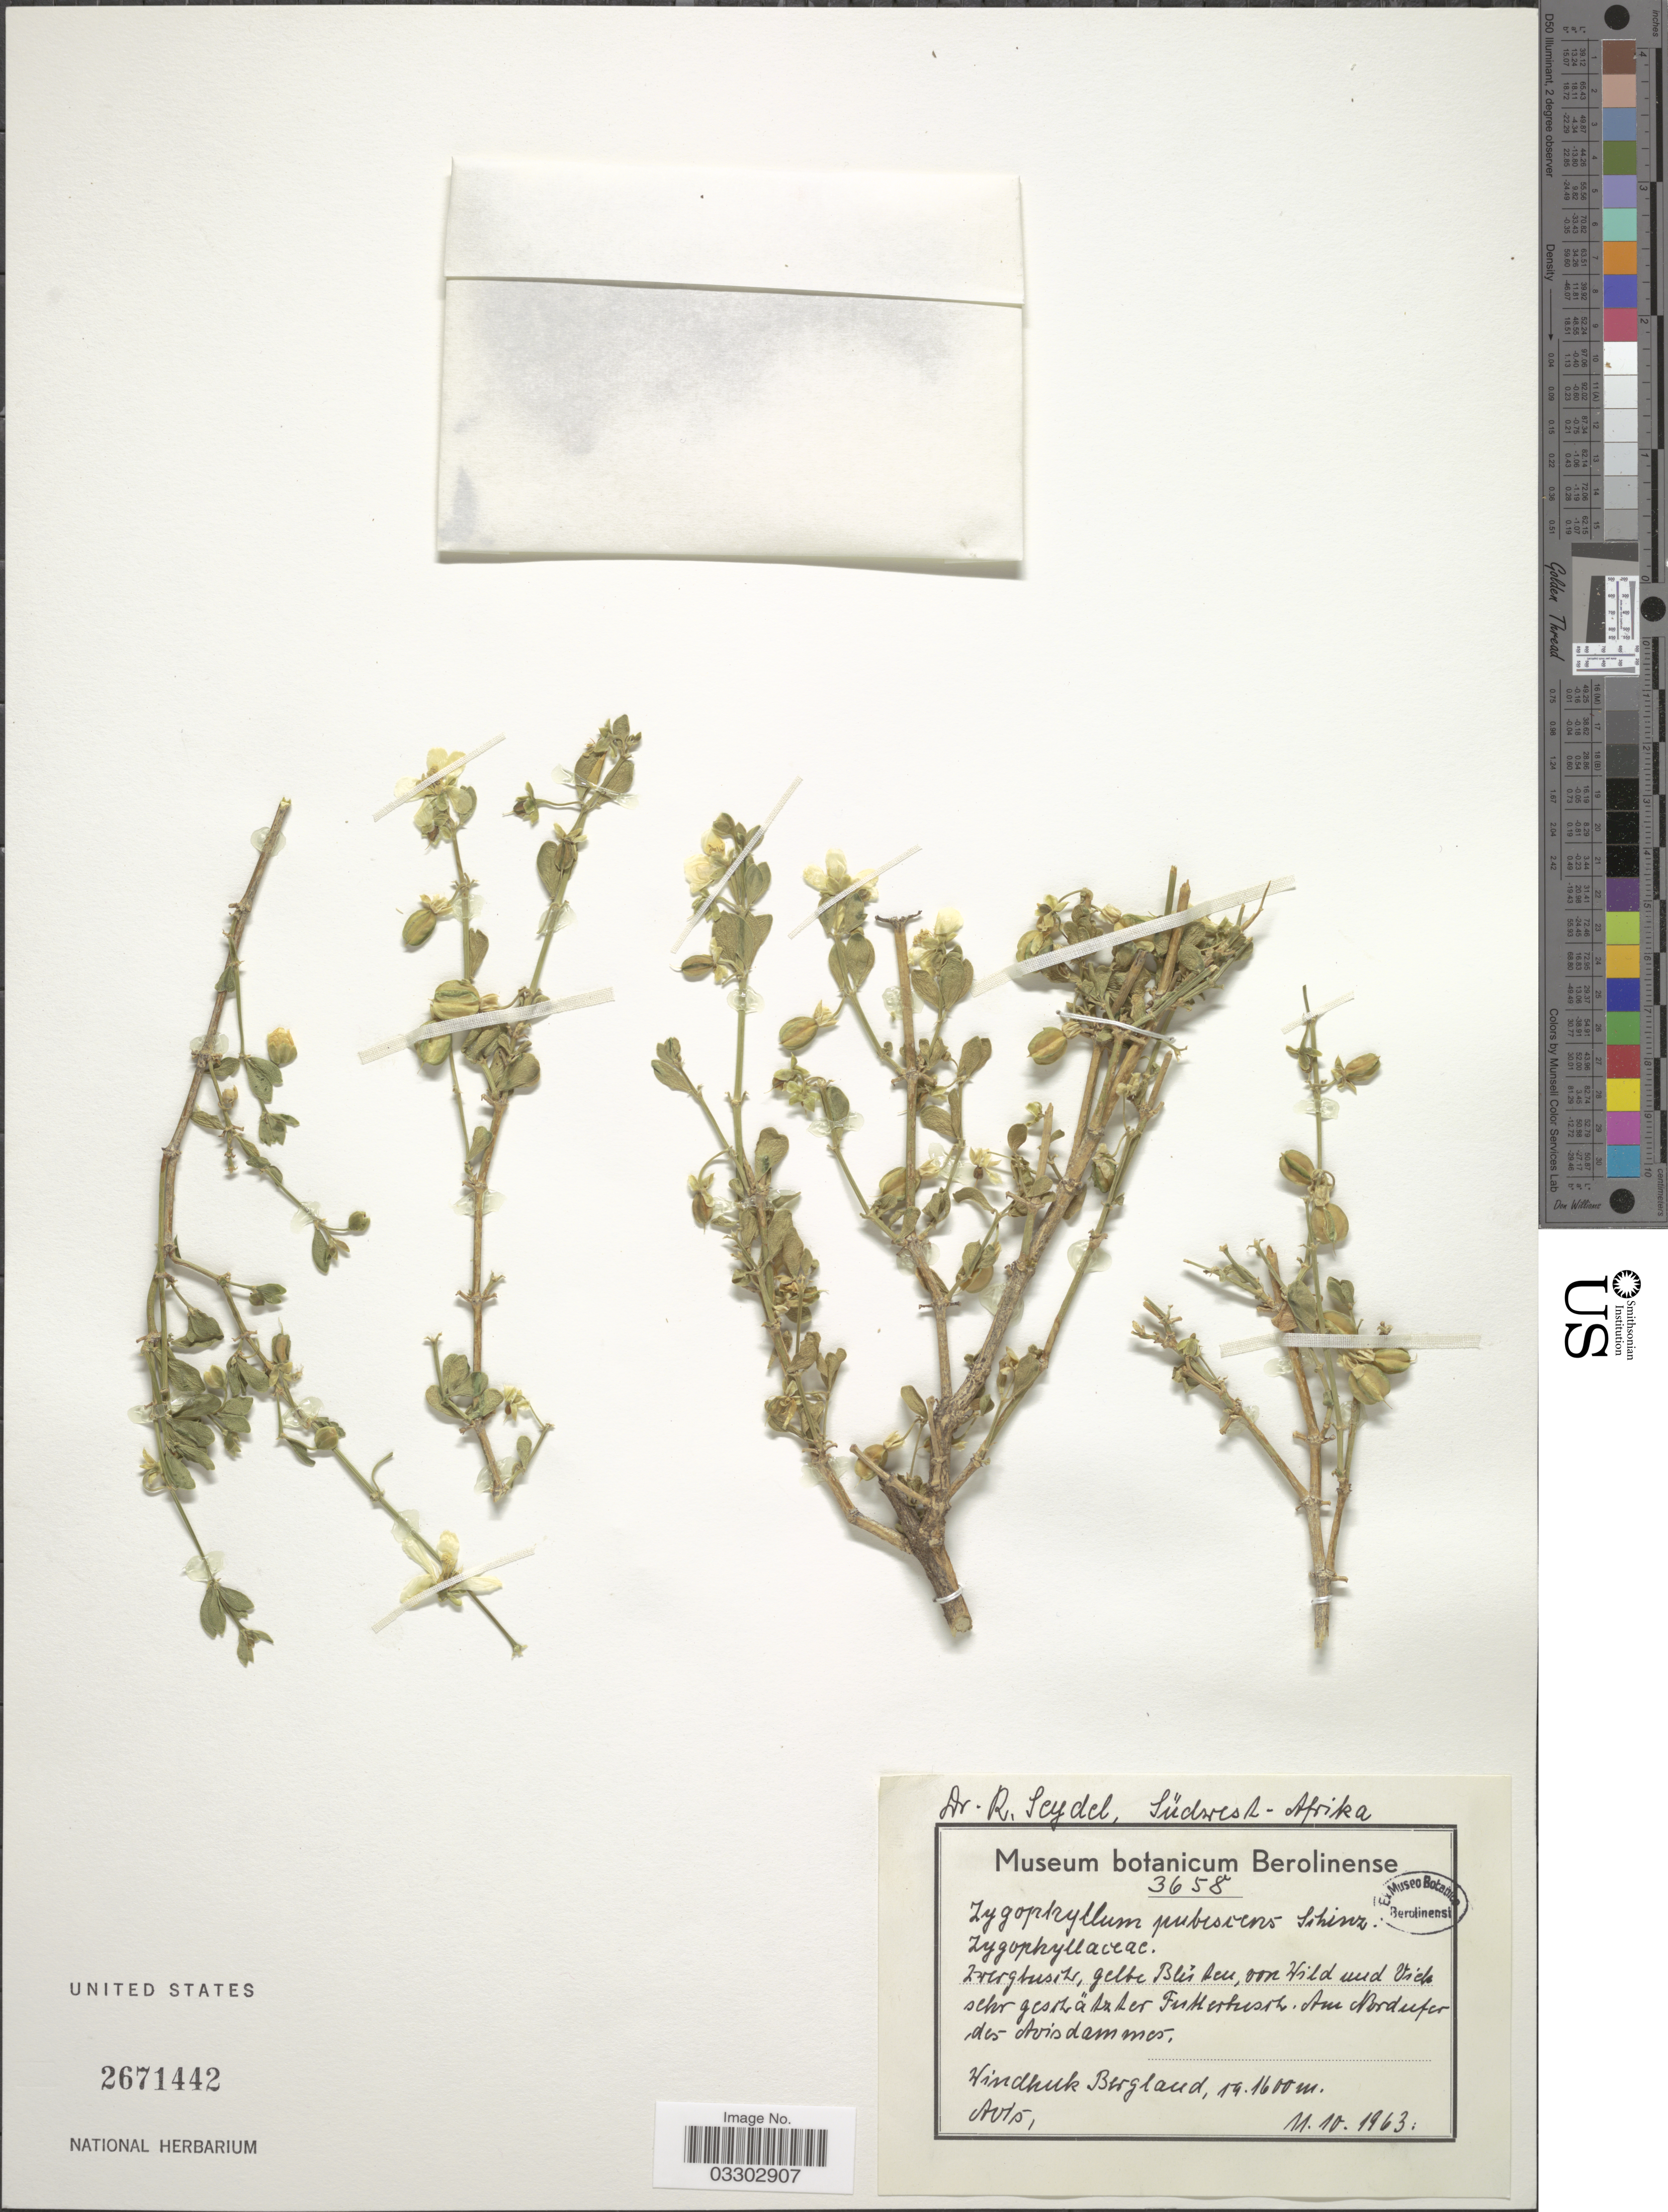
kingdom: Plantae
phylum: Tracheophyta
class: Magnoliopsida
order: Zygophyllales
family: Zygophyllaceae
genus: Roepera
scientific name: Roepera pubescens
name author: (Schinz) Beier & Thulin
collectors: R. Seydel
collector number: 3658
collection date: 1963-10-11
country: Namibia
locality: Südwest-Afrika. Windhuk Bergland.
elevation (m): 1600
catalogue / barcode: US 2671442